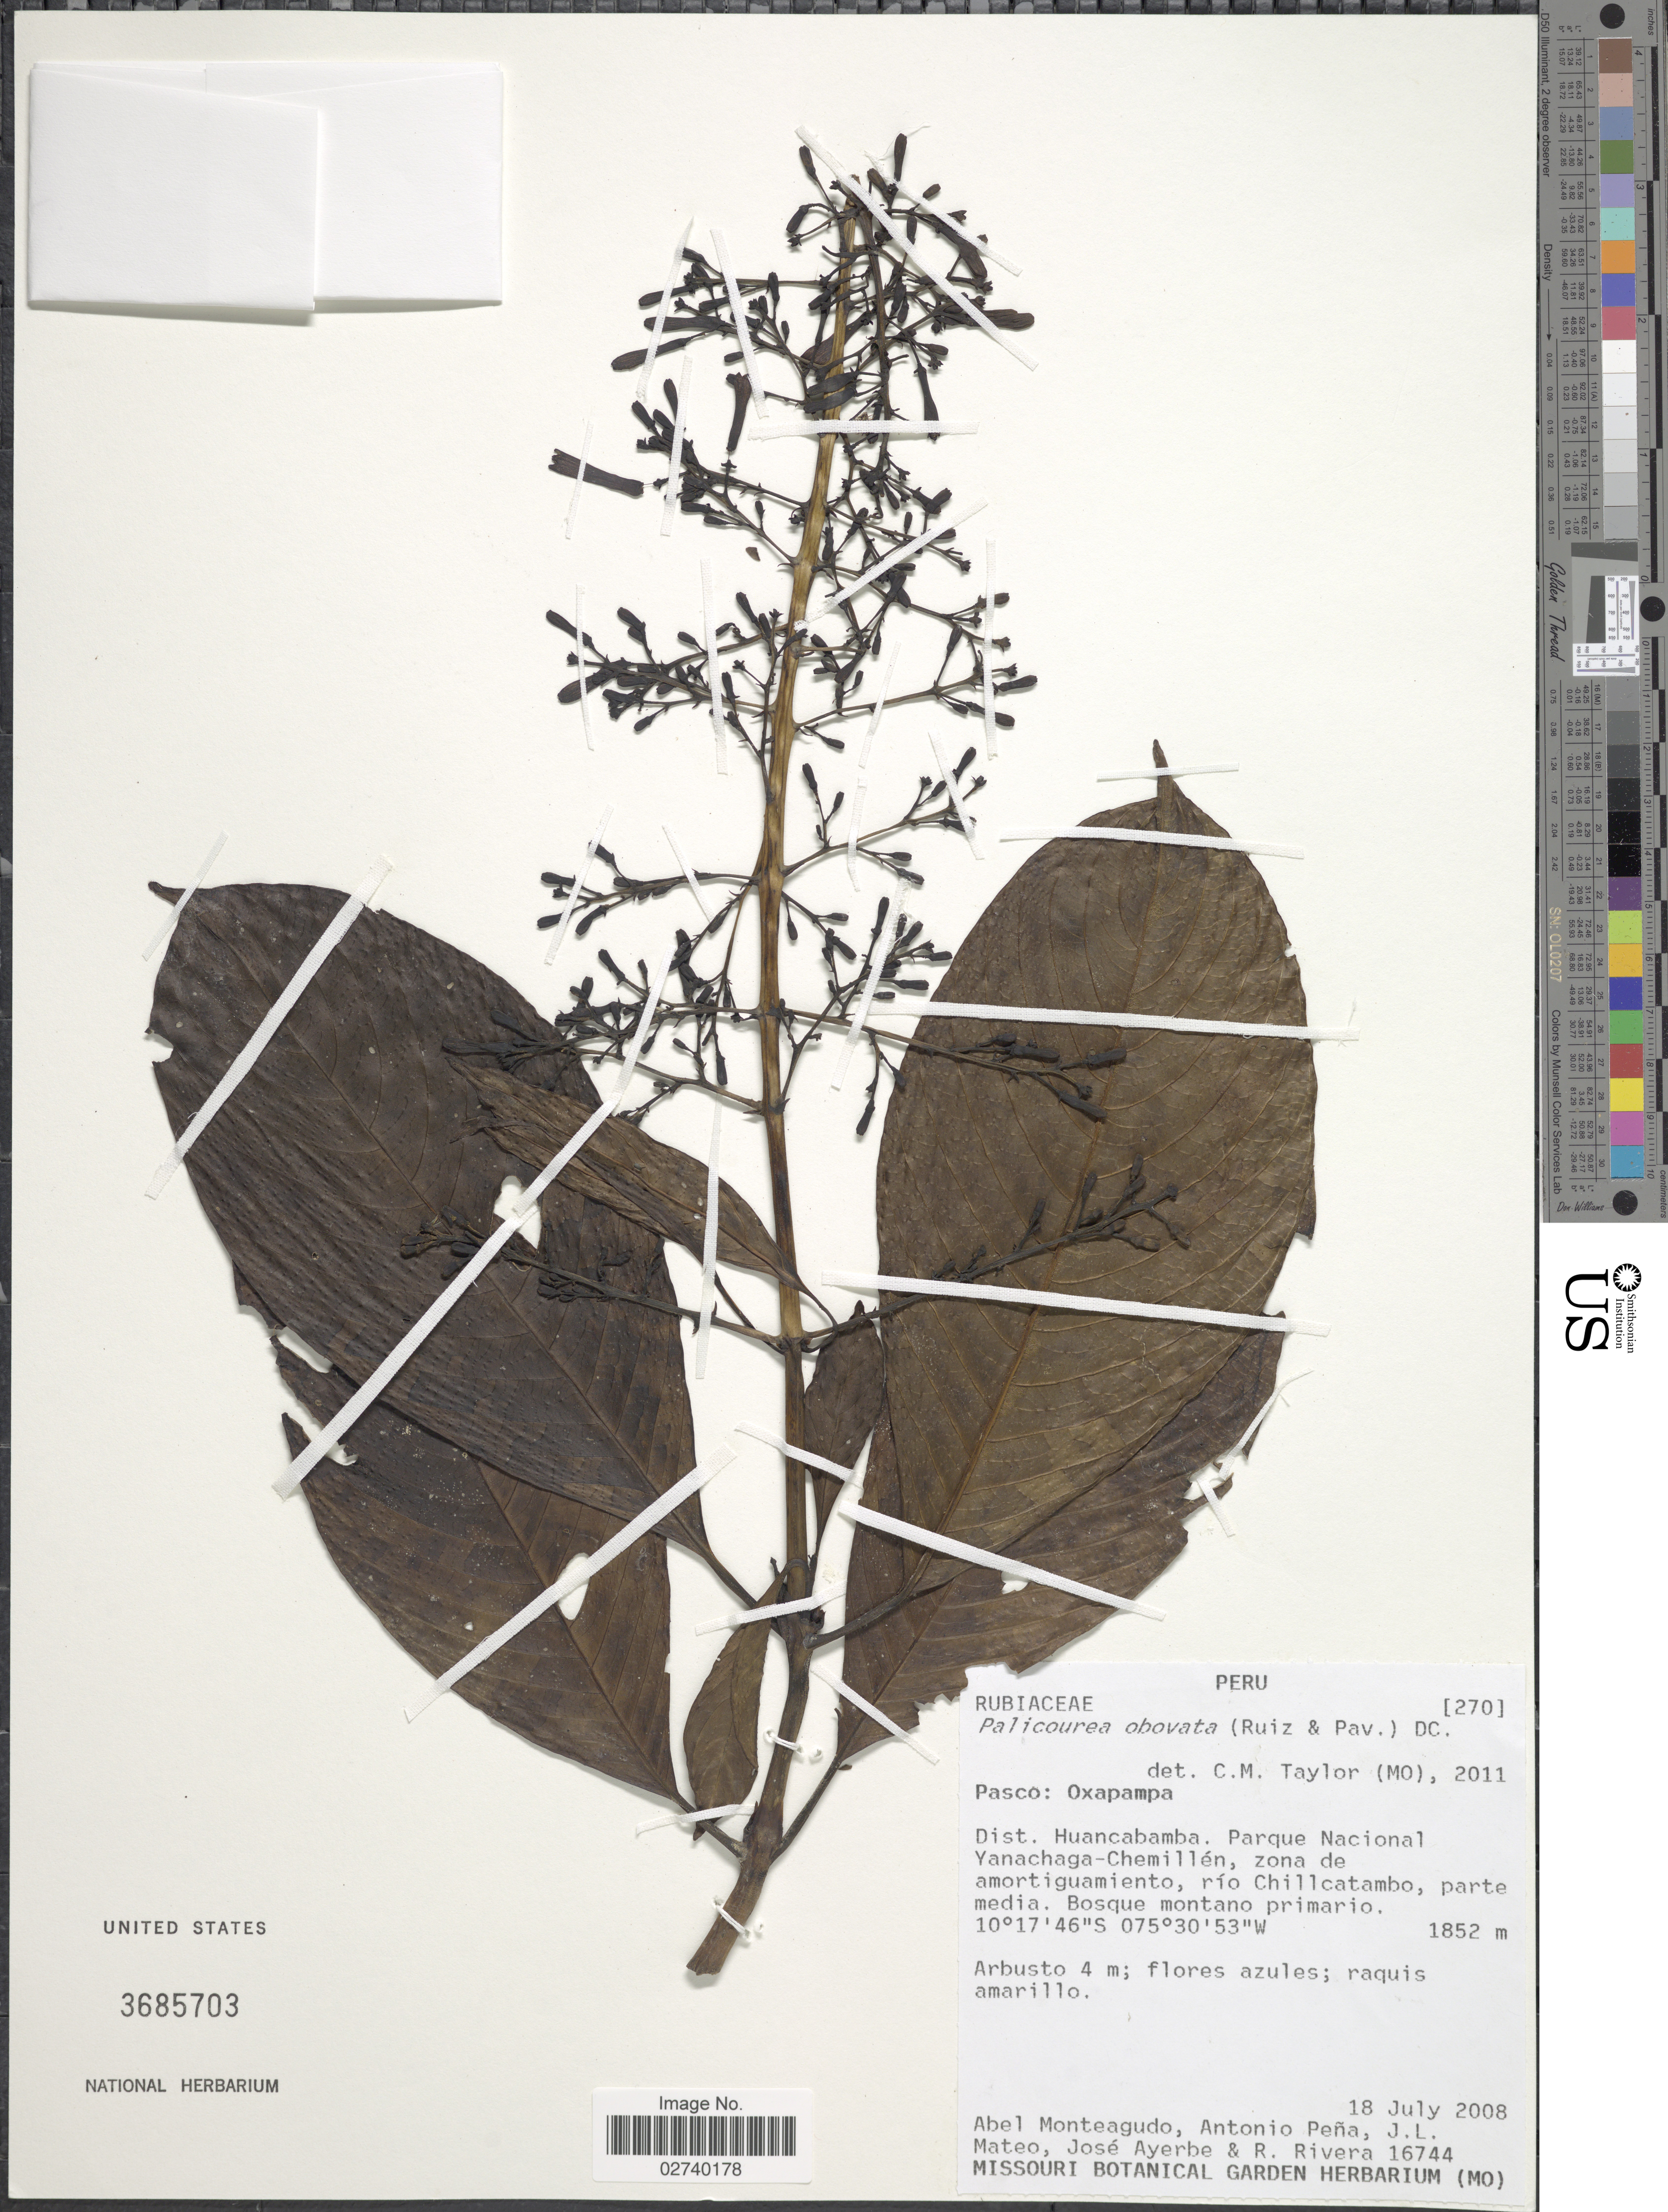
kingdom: Plantae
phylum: Tracheophyta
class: Magnoliopsida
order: Gentianales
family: Rubiaceae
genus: Palicourea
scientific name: Palicourea obovata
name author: (Ruiz & Pav.) DC.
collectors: A. Monteagudo, A. Peña, J. Mateo, J. Ayerbe & R. Rivera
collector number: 16744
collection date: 2008-07-18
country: Peru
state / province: Pasco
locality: Oxapampa, Dist. Hancabamba, Parque Nacional Yanachaga-Chemillen, zona de amortiguamiento, rio Chillcatambo, parta media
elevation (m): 1852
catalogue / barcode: US 3685703